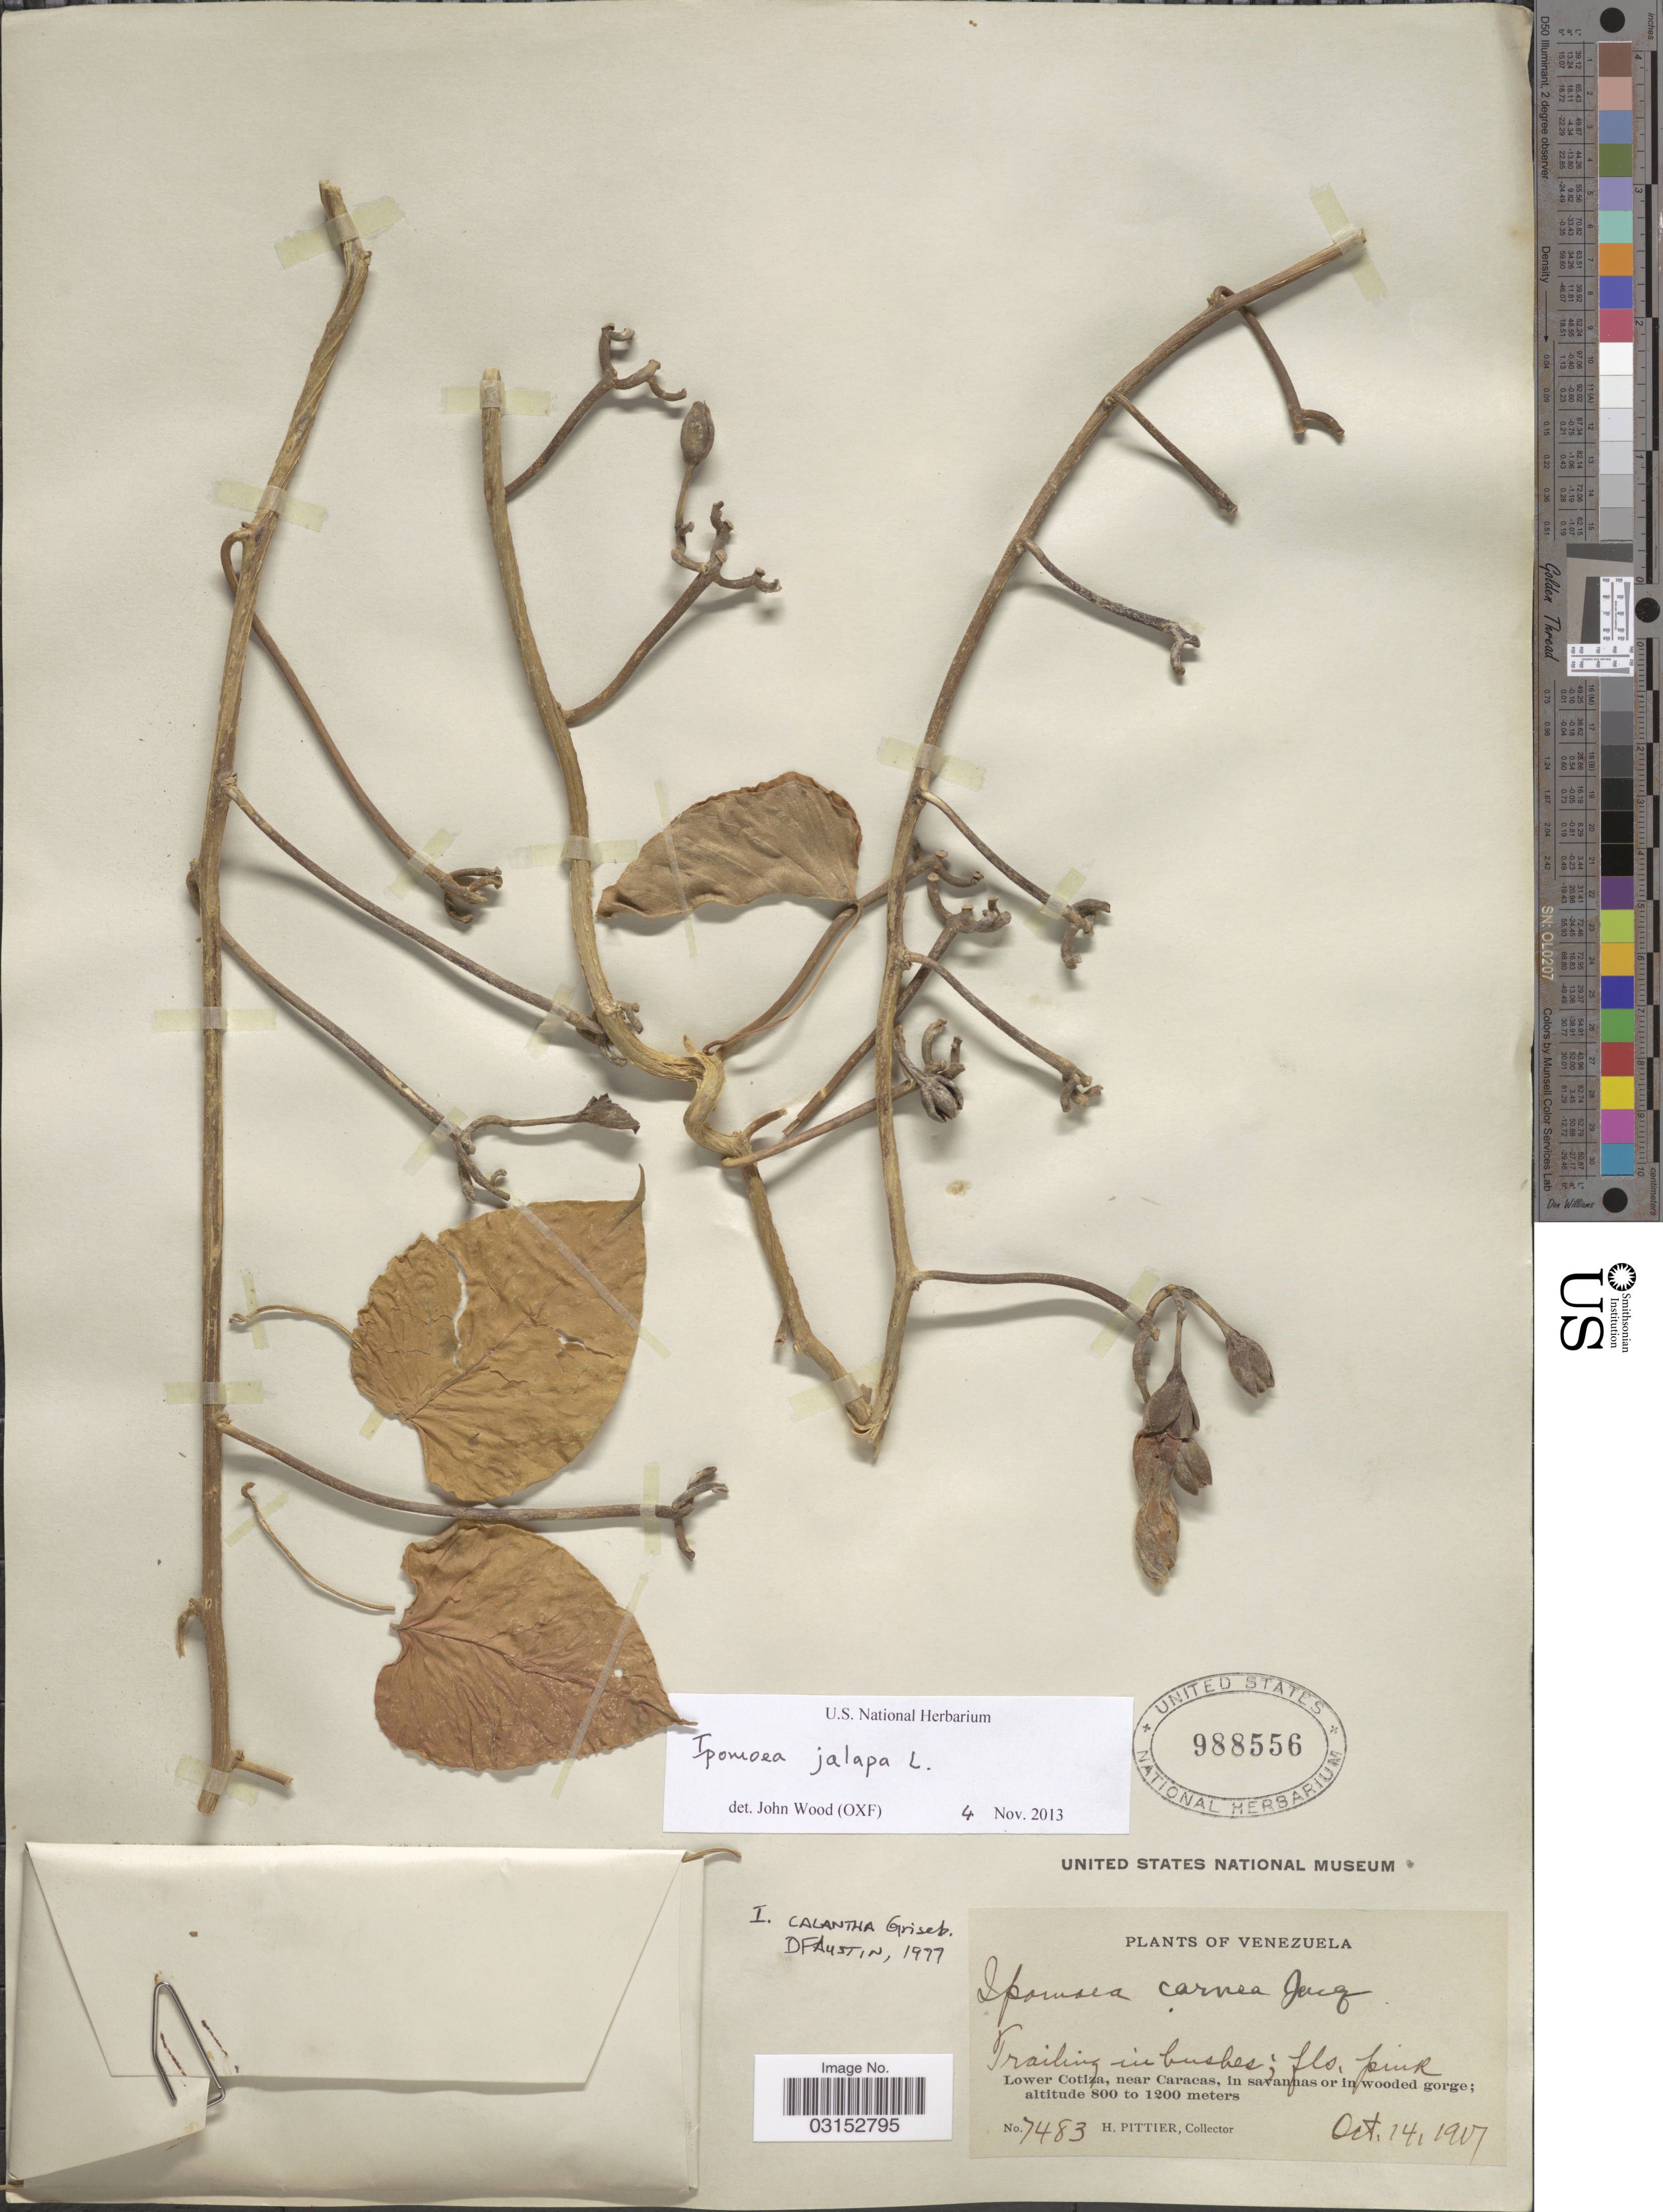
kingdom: Plantae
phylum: Tracheophyta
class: Magnoliopsida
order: Solanales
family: Convolvulaceae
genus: Ipomoea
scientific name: Ipomoea jalapa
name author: (L.) Pursh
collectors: H. F. Pittier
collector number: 7483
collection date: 1901-10-14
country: Venezuela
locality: Lower Cotiza, near Caracas.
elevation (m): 800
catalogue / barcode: US 988556